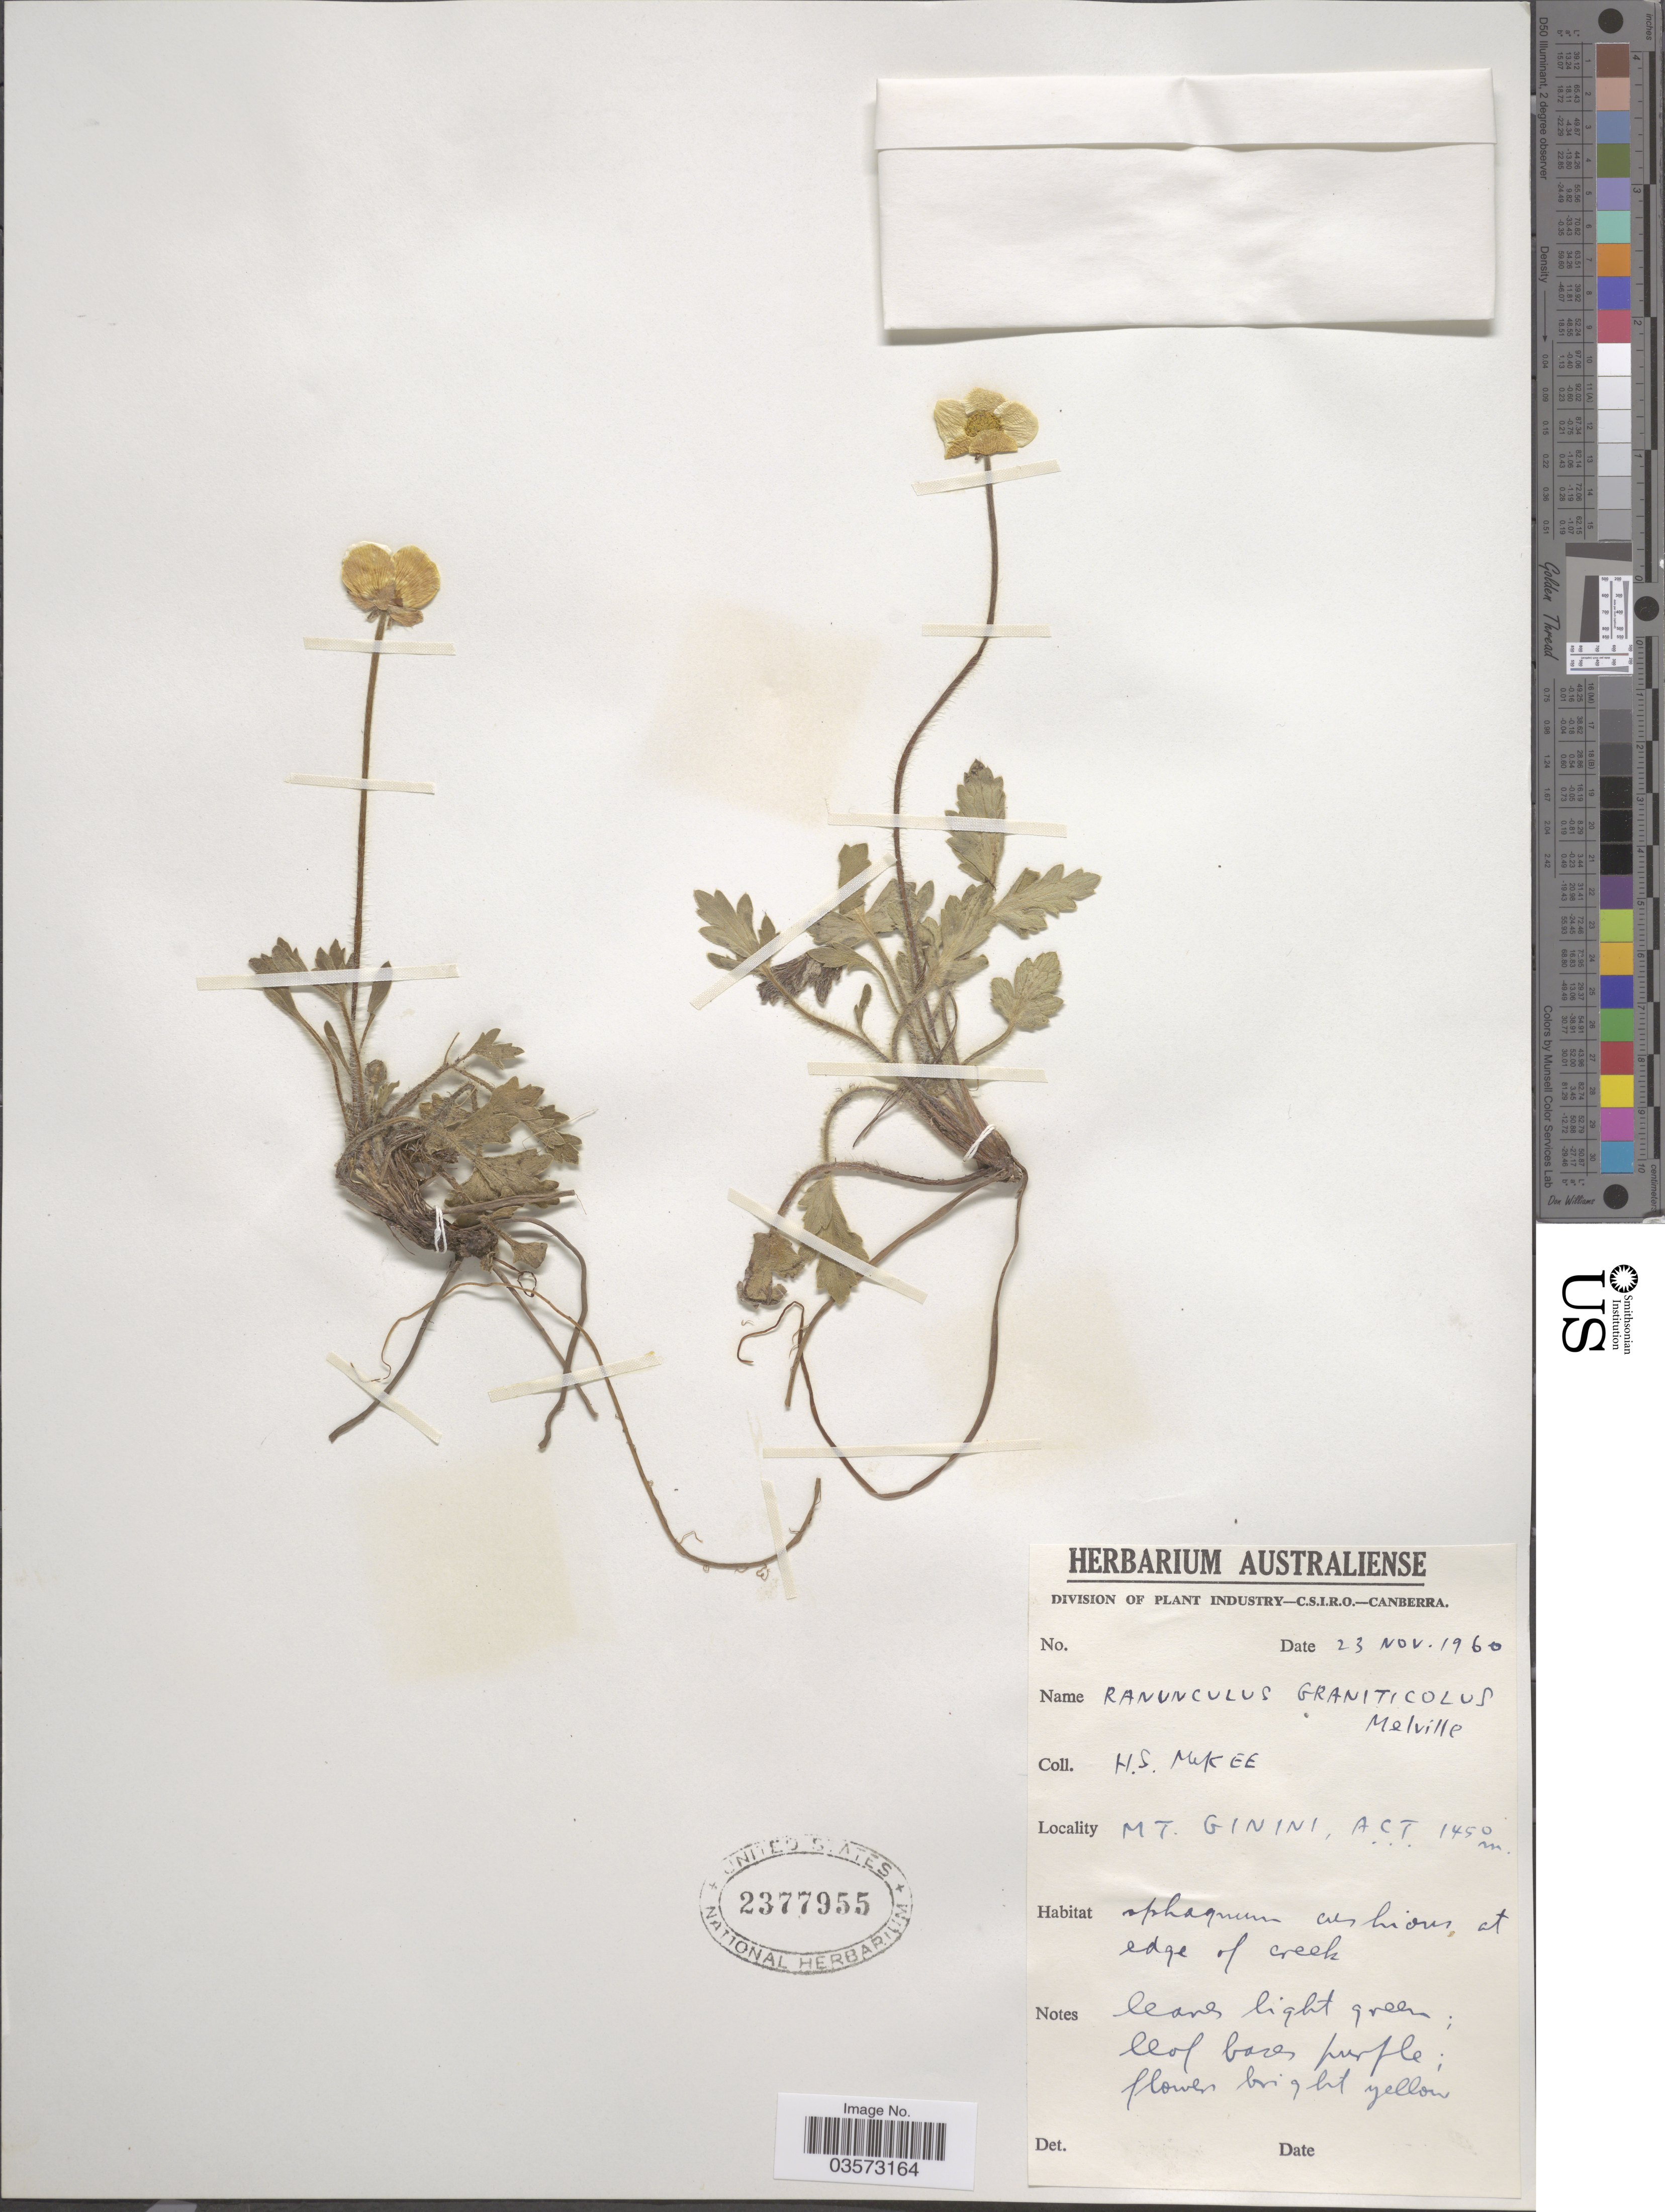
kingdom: Plantae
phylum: Tracheophyta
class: Magnoliopsida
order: Ranunculales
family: Ranunculaceae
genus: Ranunculus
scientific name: Ranunculus graniticola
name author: Melville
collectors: H. S. McKee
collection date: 1960-11-23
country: Australia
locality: Mt Ginini, A.C.T.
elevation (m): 1450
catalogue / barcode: US 2377955